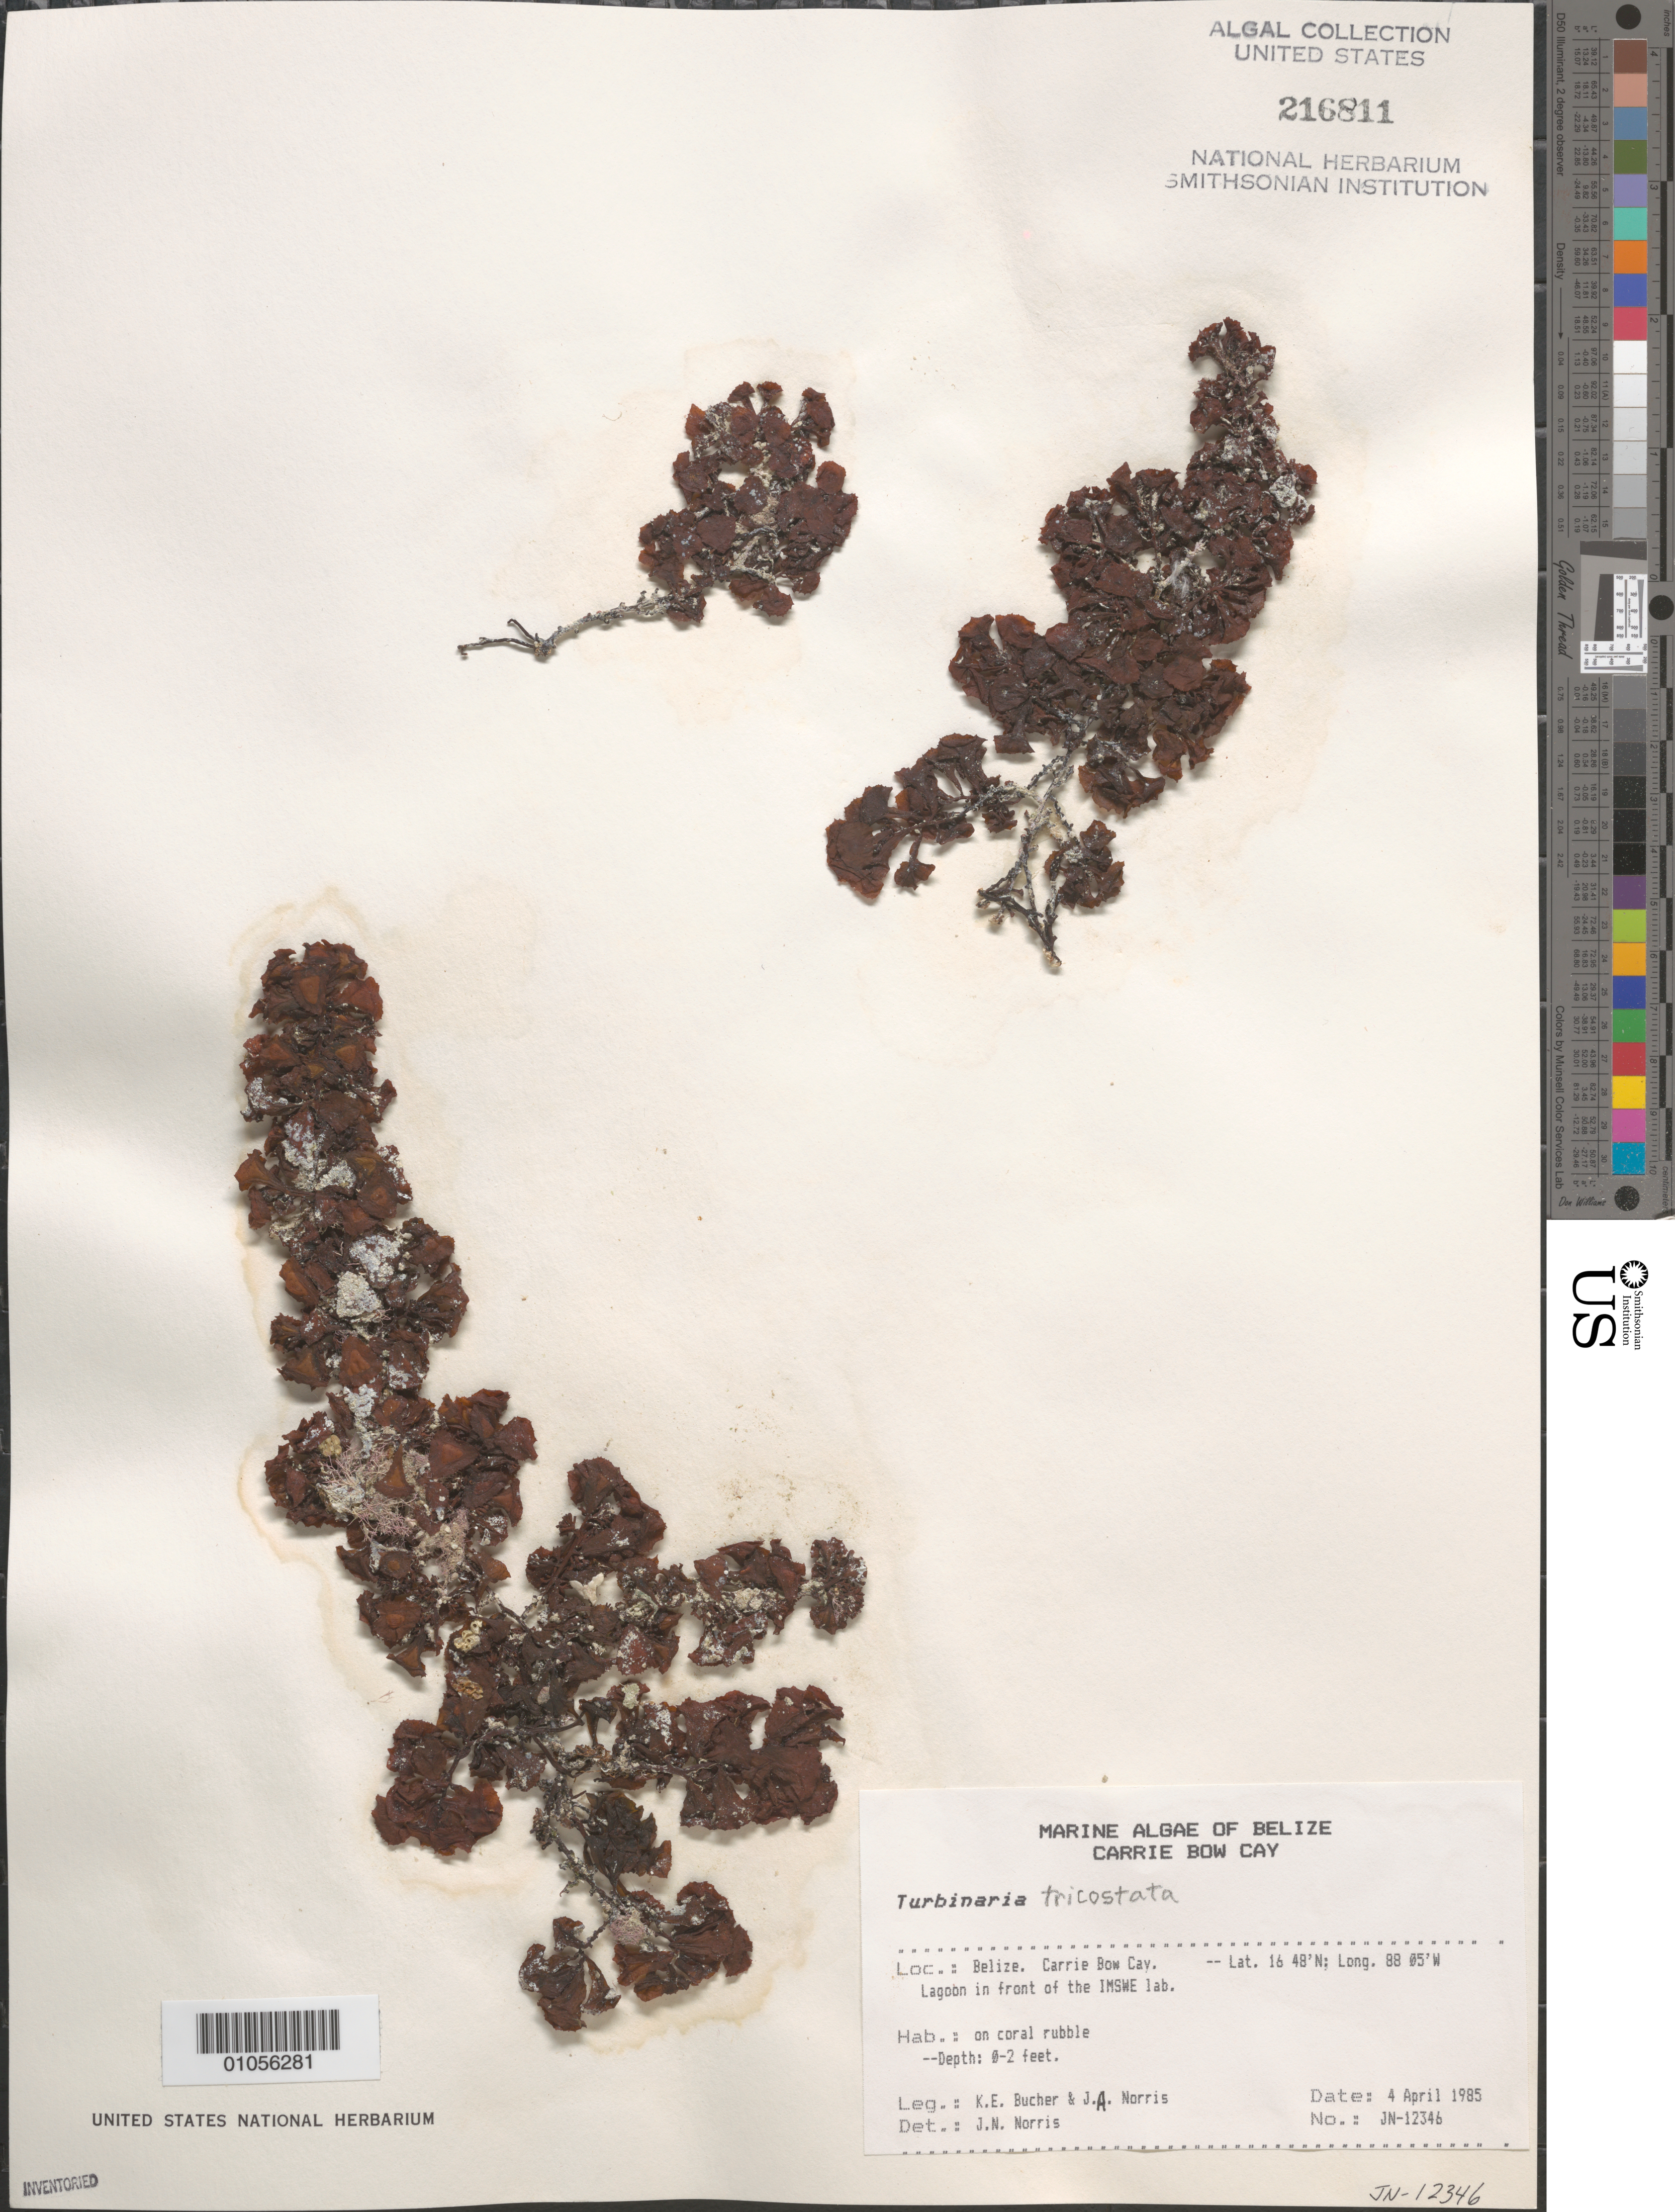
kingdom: Chromista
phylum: Ochrophyta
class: Phaeophyceae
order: Fucales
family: Sargassaceae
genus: Turbinaria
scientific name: Turbinaria tricostata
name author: E.S. Barton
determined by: Norris, James N.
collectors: K. E. Bucher & J. A. Norris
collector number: JN-12346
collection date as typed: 04 Apr 1985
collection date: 1985-04-04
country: Belize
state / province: Stann Creek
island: Carrie Bow Cay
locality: Lagoon in front of the IMSWE laboratory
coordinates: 16 48'N, 88 05'W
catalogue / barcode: US 216811